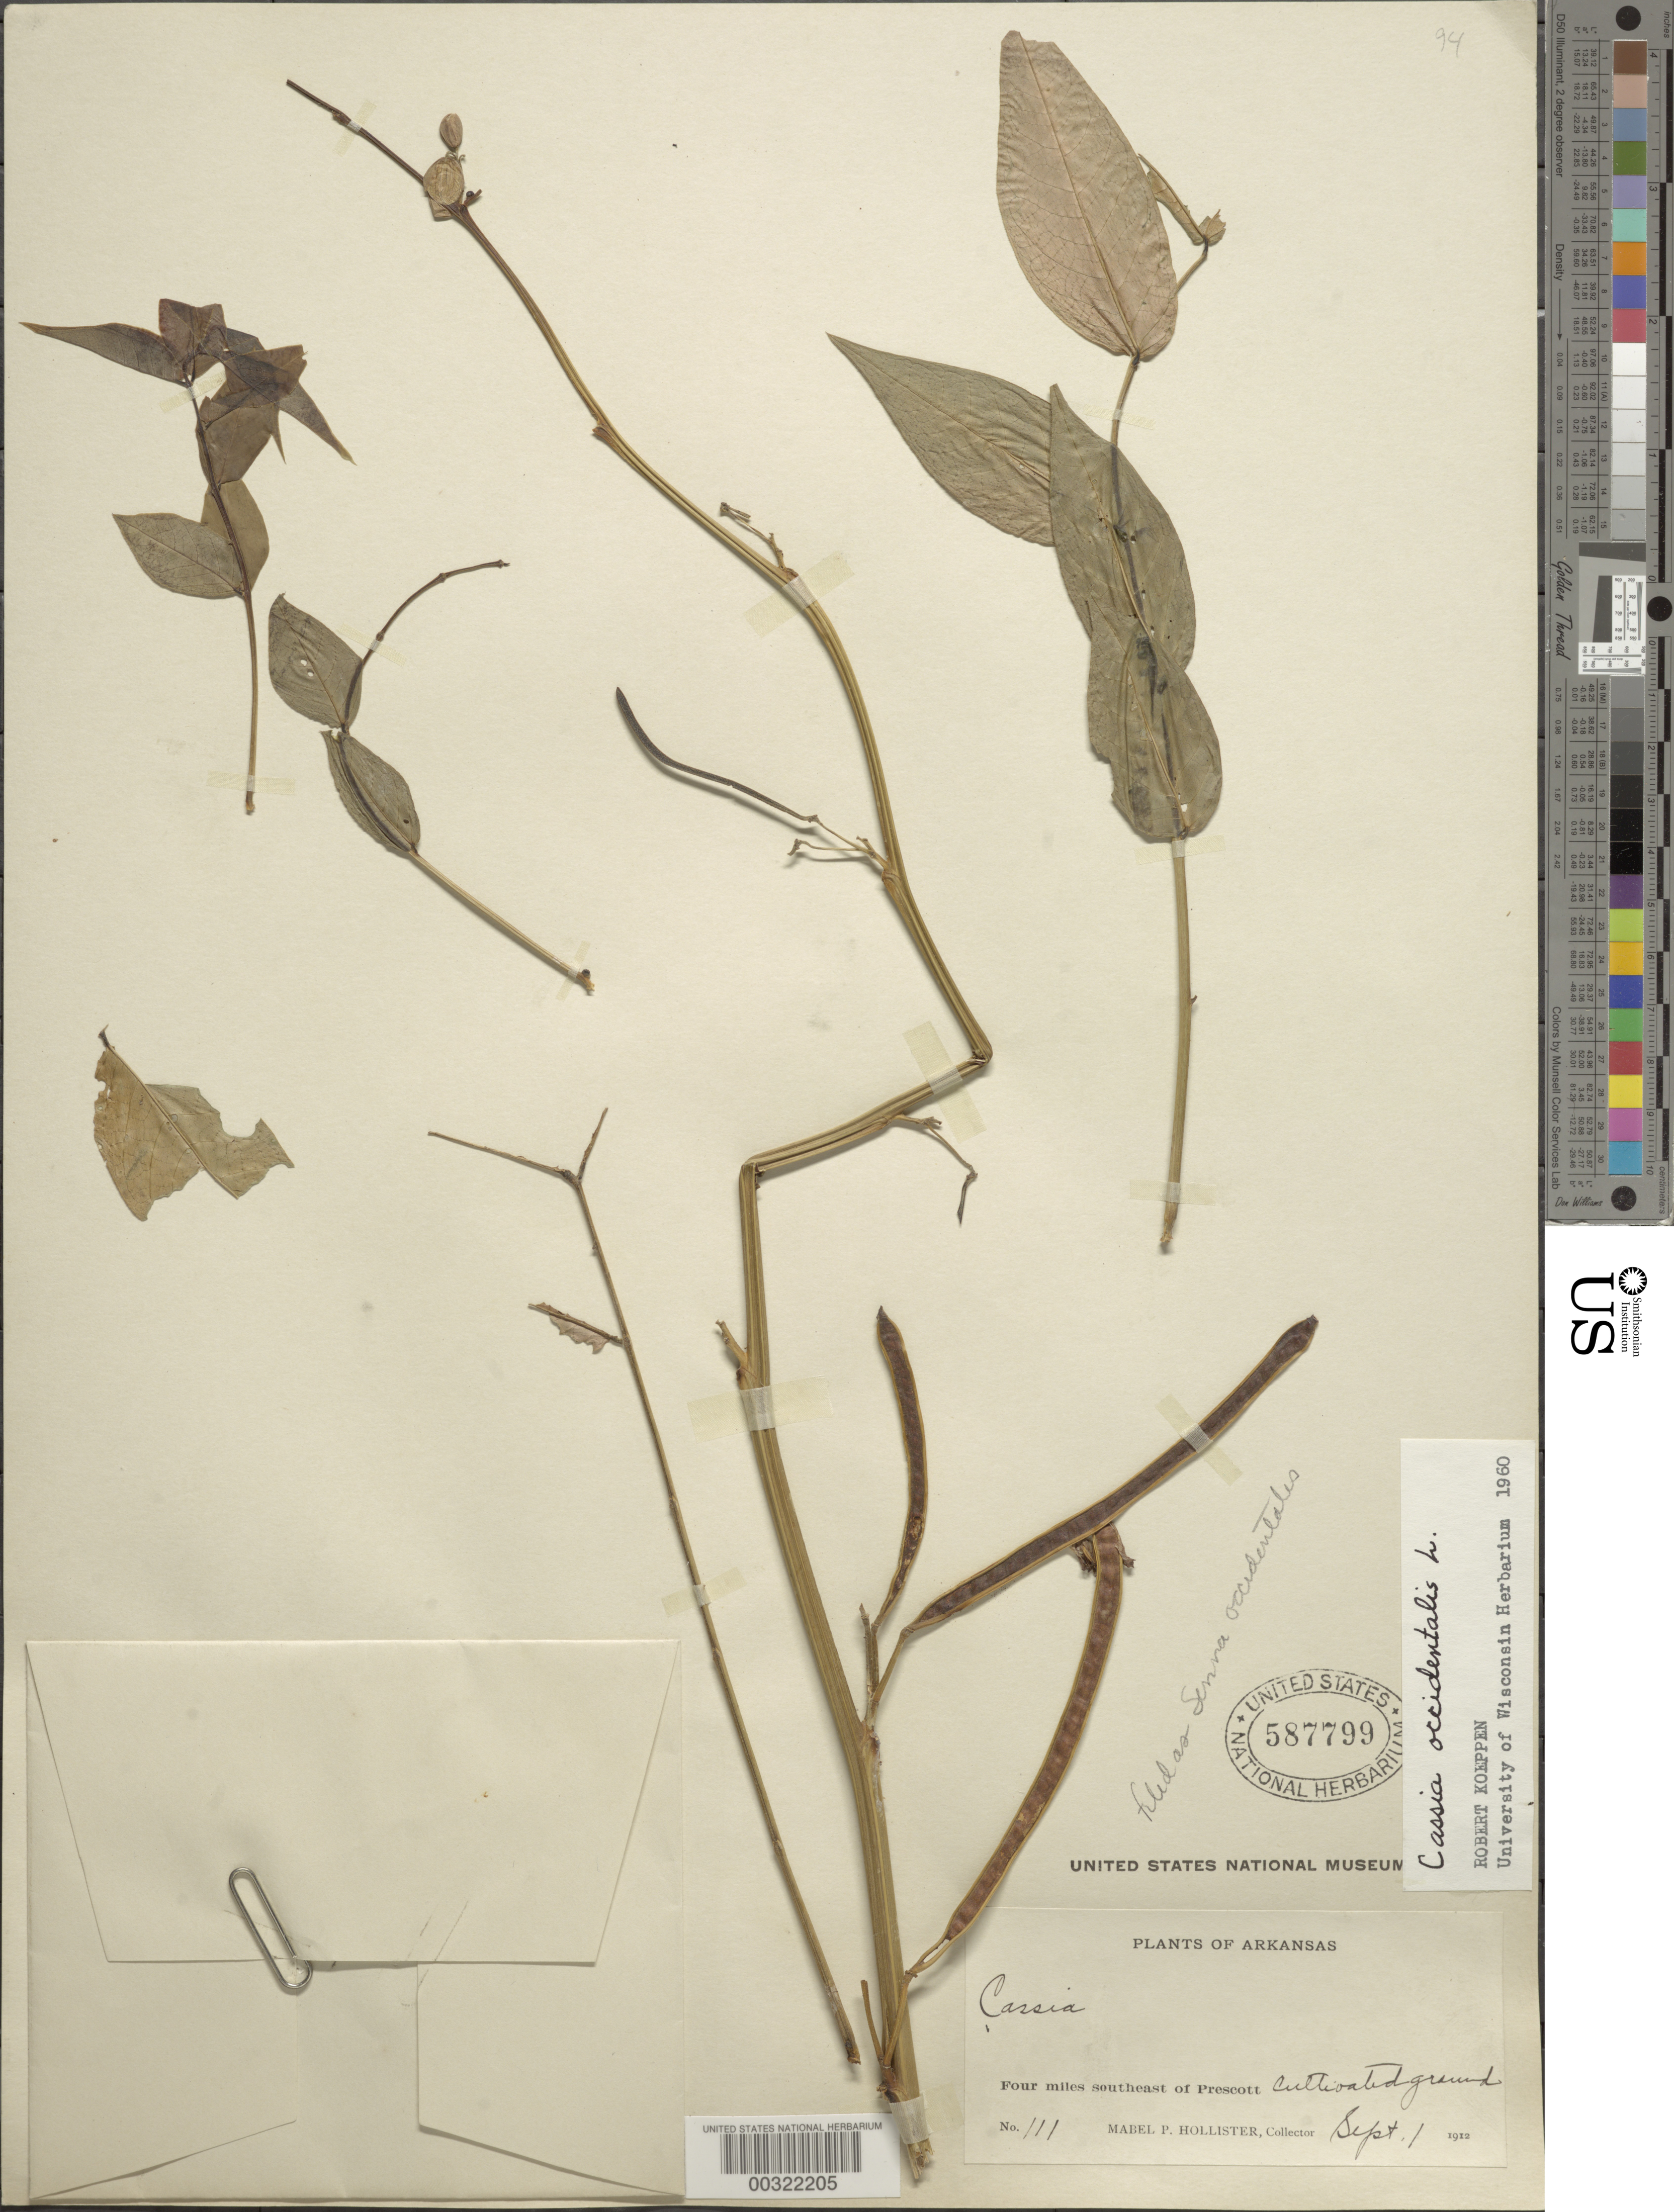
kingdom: Plantae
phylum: Tracheophyta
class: Magnoliopsida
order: Fabales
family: Fabaceae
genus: Senna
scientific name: Senna occidentalis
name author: (L.) Link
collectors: M. Hollister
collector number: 111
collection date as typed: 01 Sep 1912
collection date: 1912-09-01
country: United States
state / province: Arkansas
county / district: Nevada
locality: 4 mi SE of Prescott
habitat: Cultivated ground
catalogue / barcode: US 587799